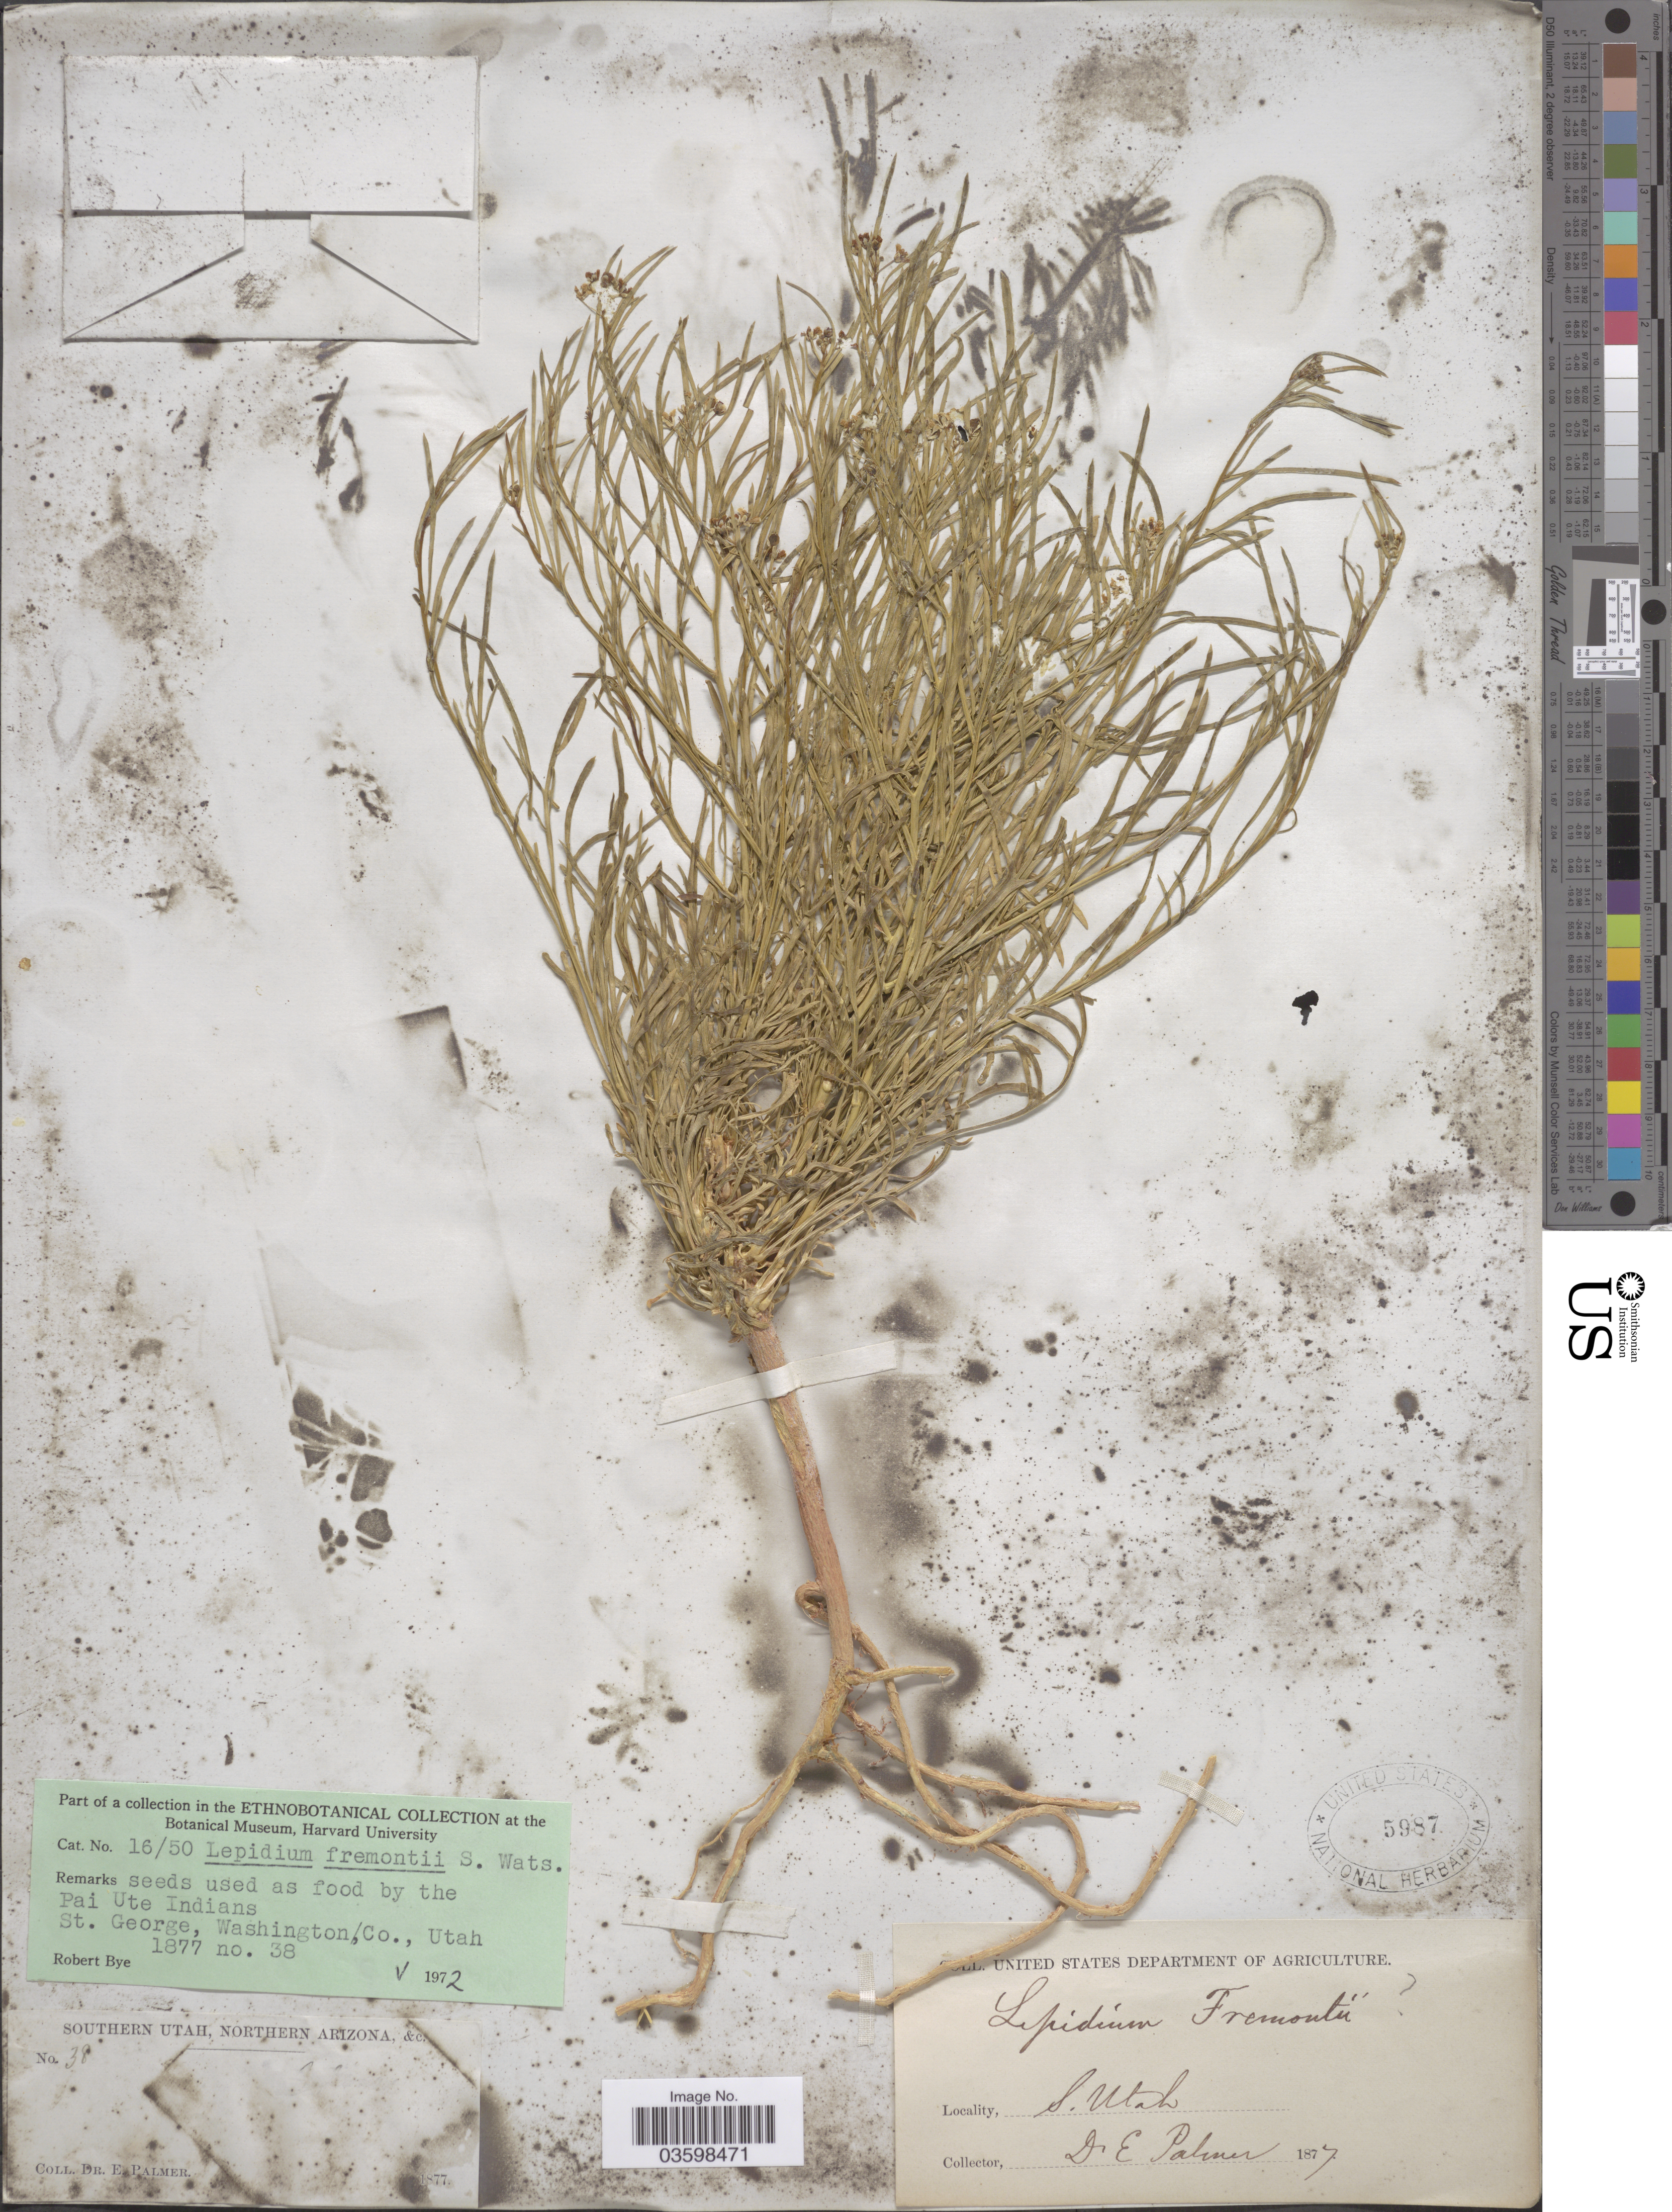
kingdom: Plantae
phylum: Tracheophyta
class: Magnoliopsida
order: Brassicales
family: Brassicaceae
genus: Lepidium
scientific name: Lepidium fremontii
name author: S. Watson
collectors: E. Palmer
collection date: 1877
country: United States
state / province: Utah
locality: St. George, Washington Co. S. Utah.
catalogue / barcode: US 5987